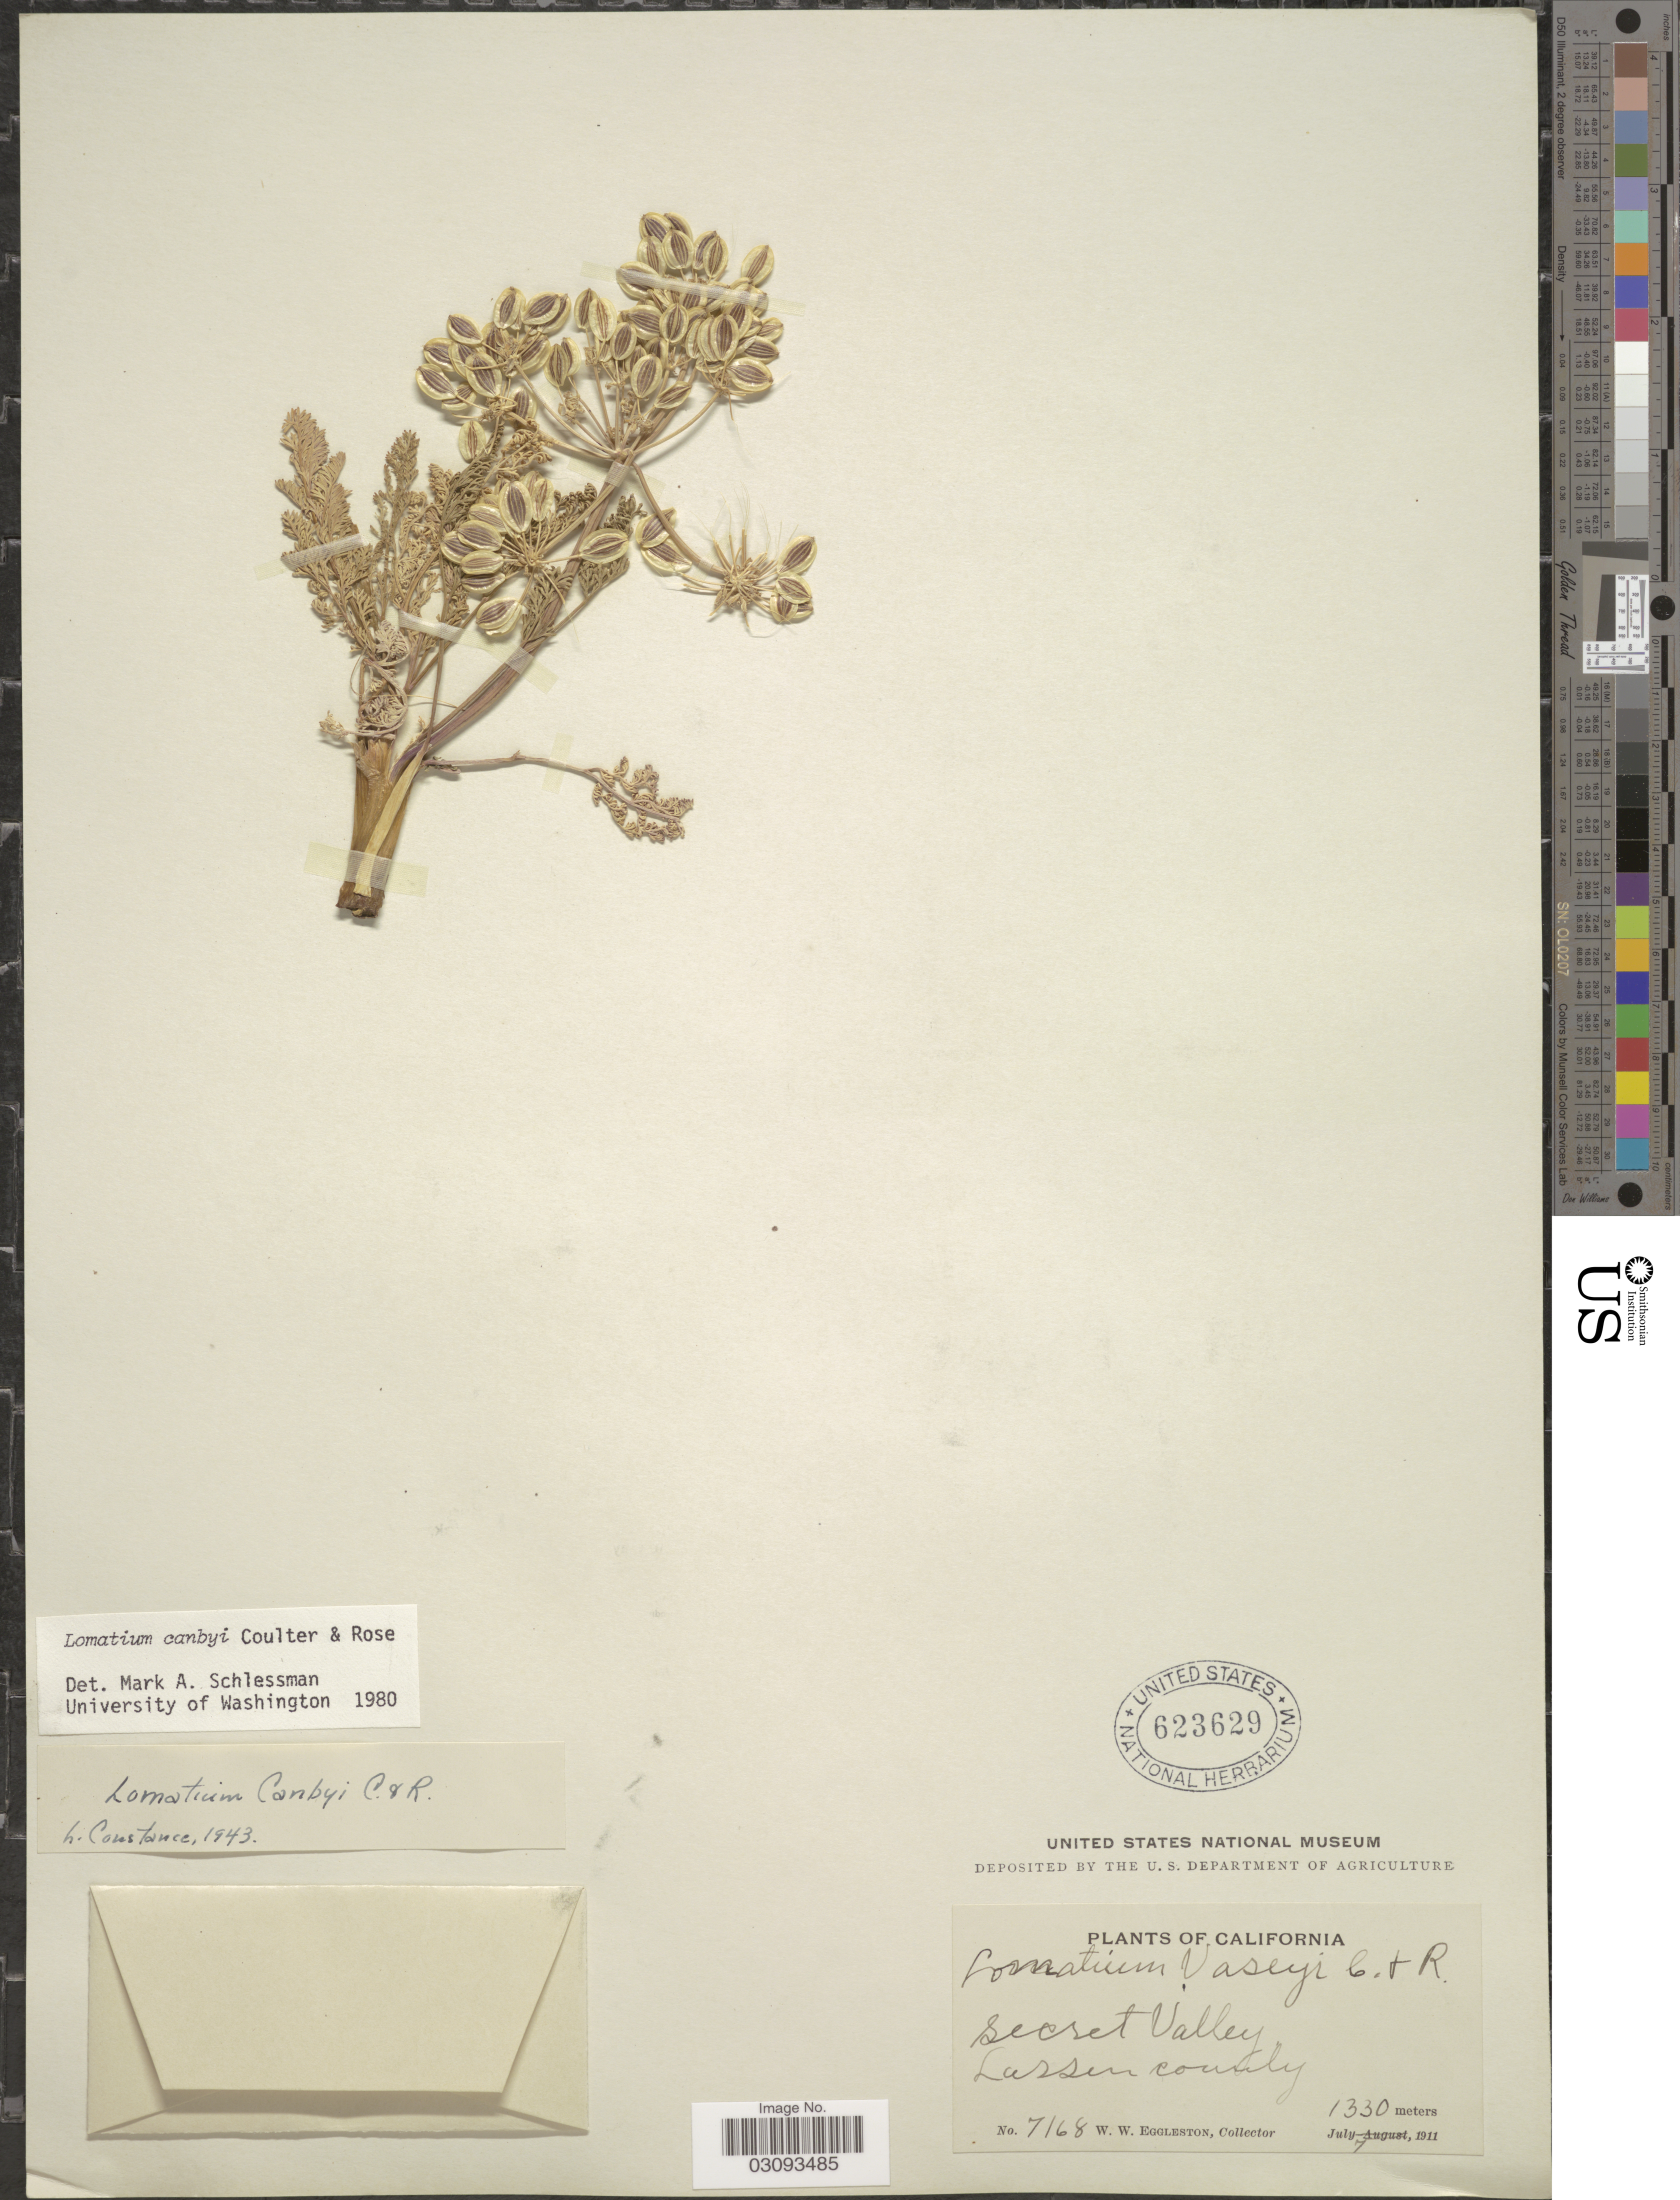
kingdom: Plantae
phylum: Tracheophyta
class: Magnoliopsida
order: Apiales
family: Apiaceae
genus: Lomatium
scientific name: Lomatium canbyi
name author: (J.M. Coult. & Rose) J.M. Coult. & Rose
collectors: W. W. Eggleston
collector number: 7168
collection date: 1911-07-07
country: United States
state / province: California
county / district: Lassen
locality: Secret Valley. Lassen county.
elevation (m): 1330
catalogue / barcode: US 623629